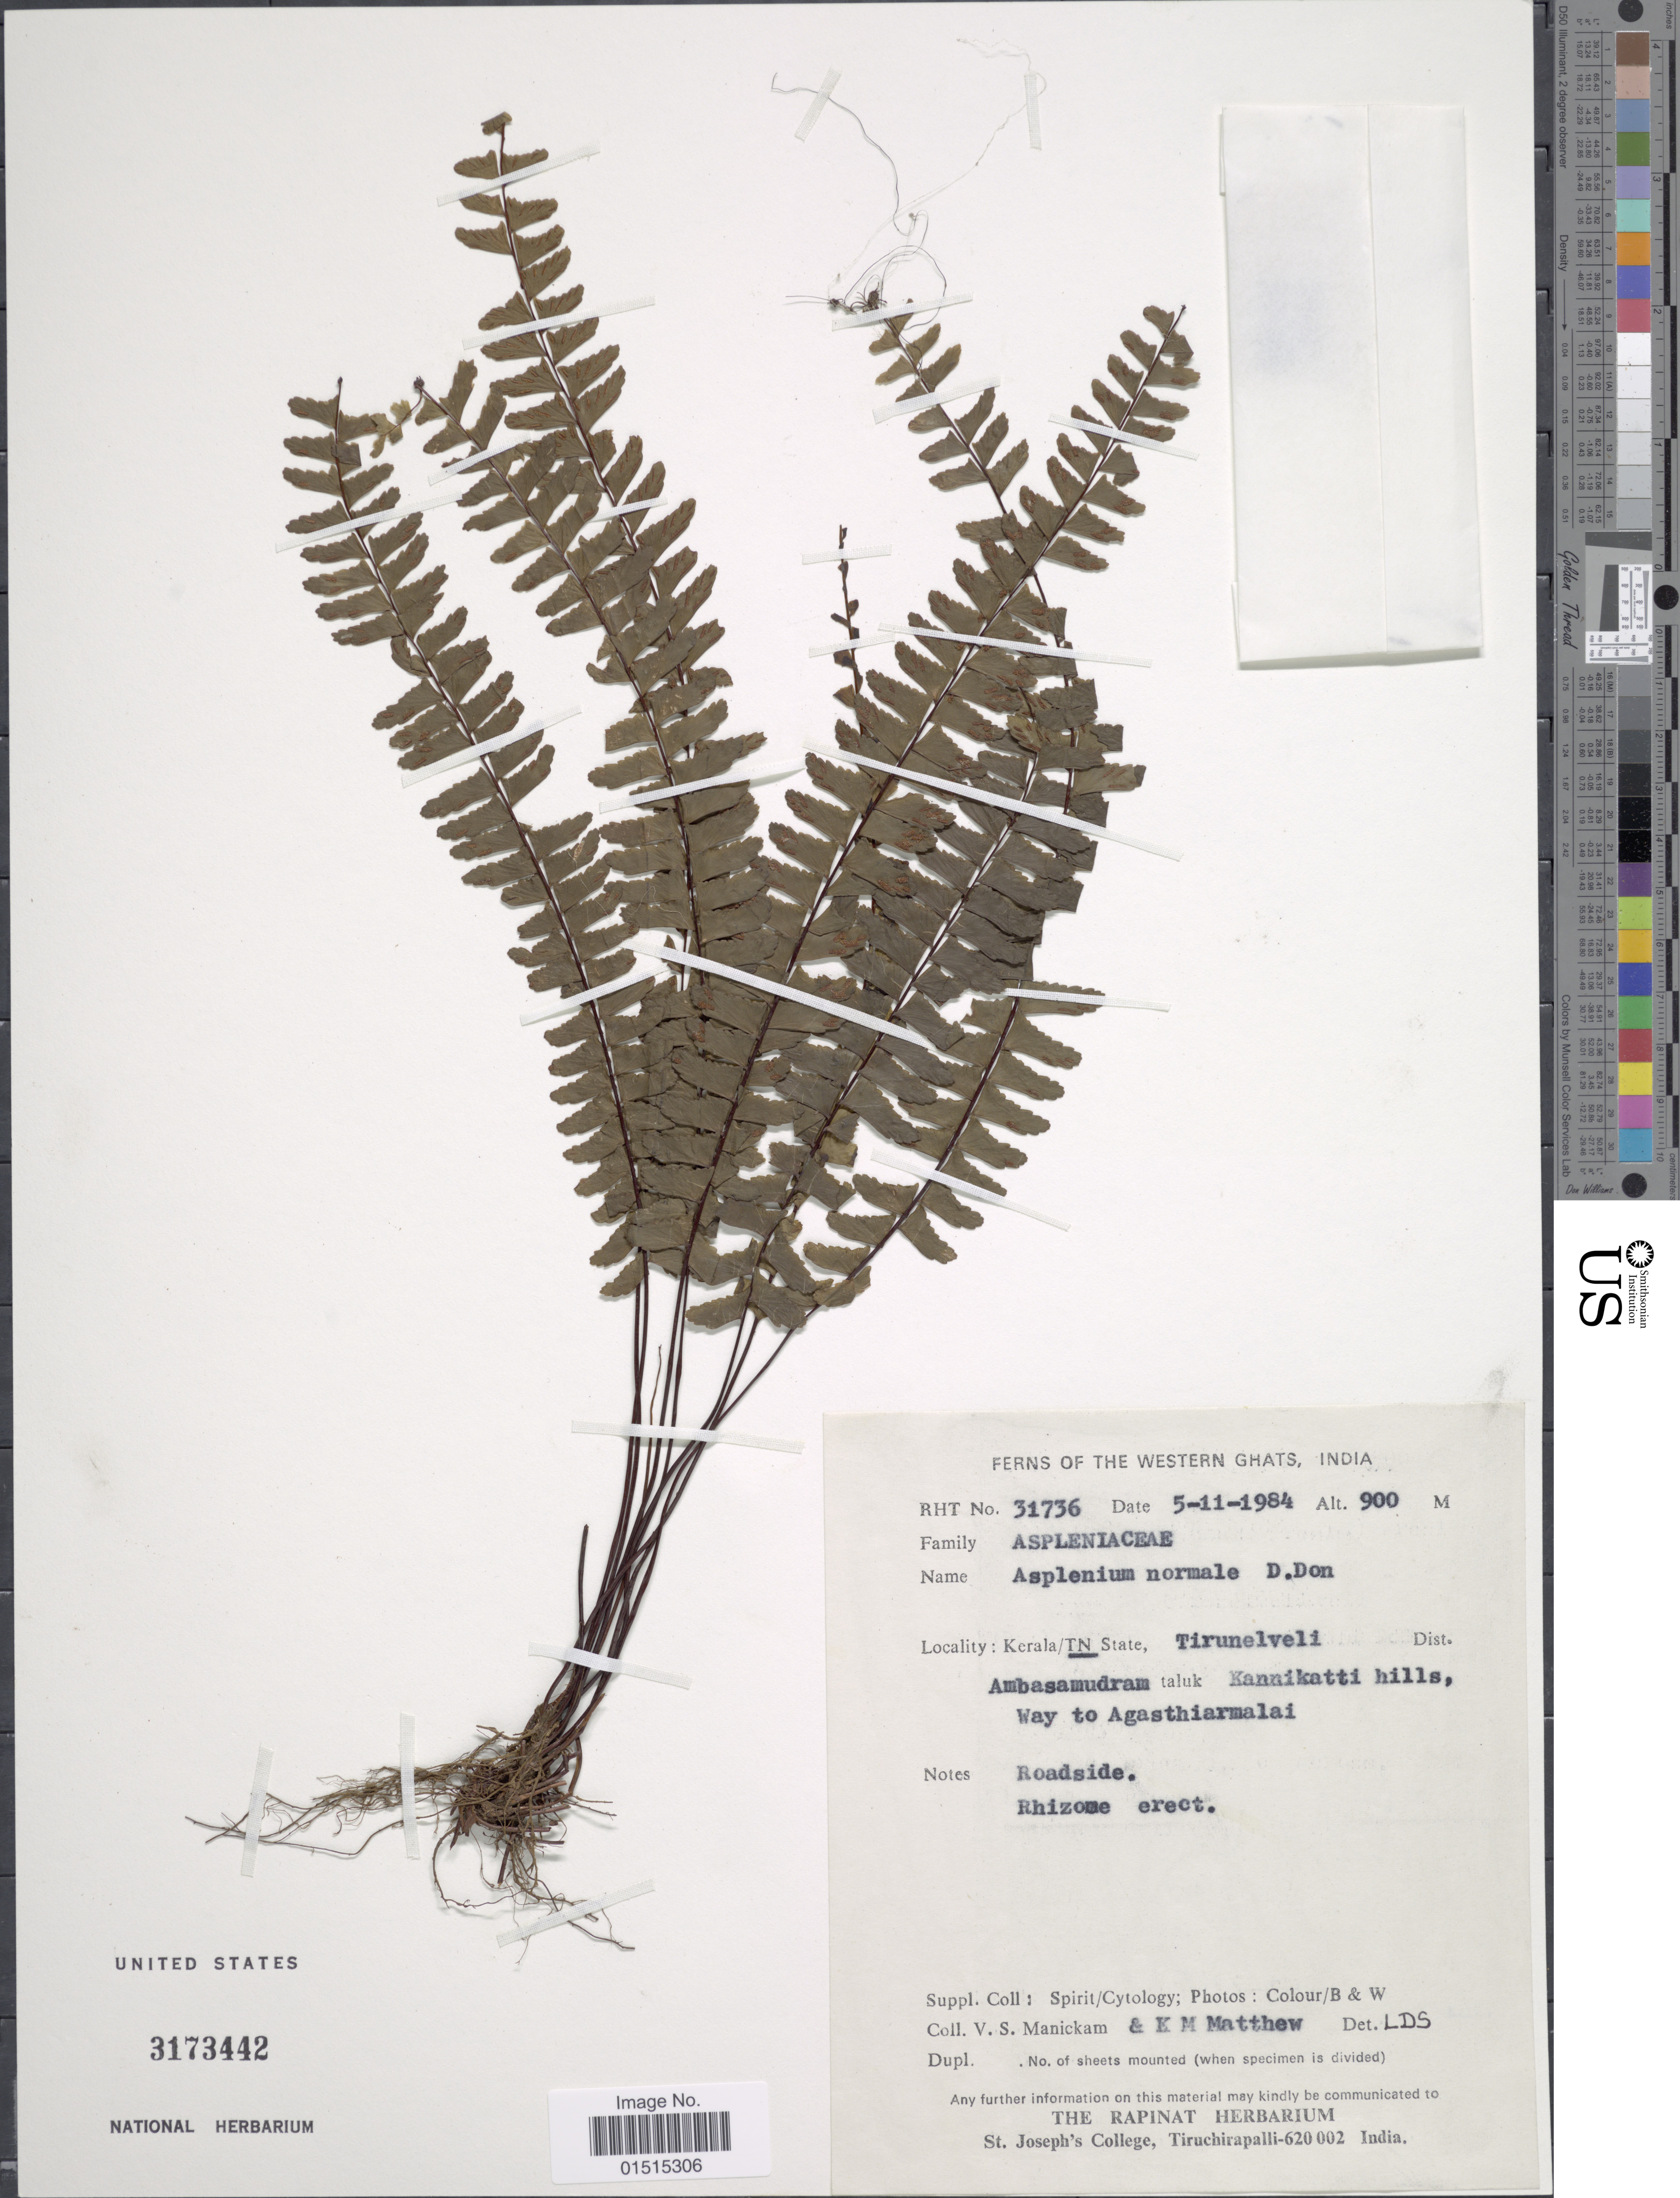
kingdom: Plantae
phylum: Tracheophyta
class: Polypodiopsida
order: Polypodiales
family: Aspleniaceae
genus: Asplenium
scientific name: Asplenium normale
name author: D. Don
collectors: V. Manickam & K. M. Matthew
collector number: RHT 31736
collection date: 1984-11-05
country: India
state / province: Kerala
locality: Western Ghats, Tirunelveli Distr. Ambasamudram taluk Kannikatti Hills, way to Agasthiarmalai, roadside Rhizome erect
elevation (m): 900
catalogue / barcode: US 3173442